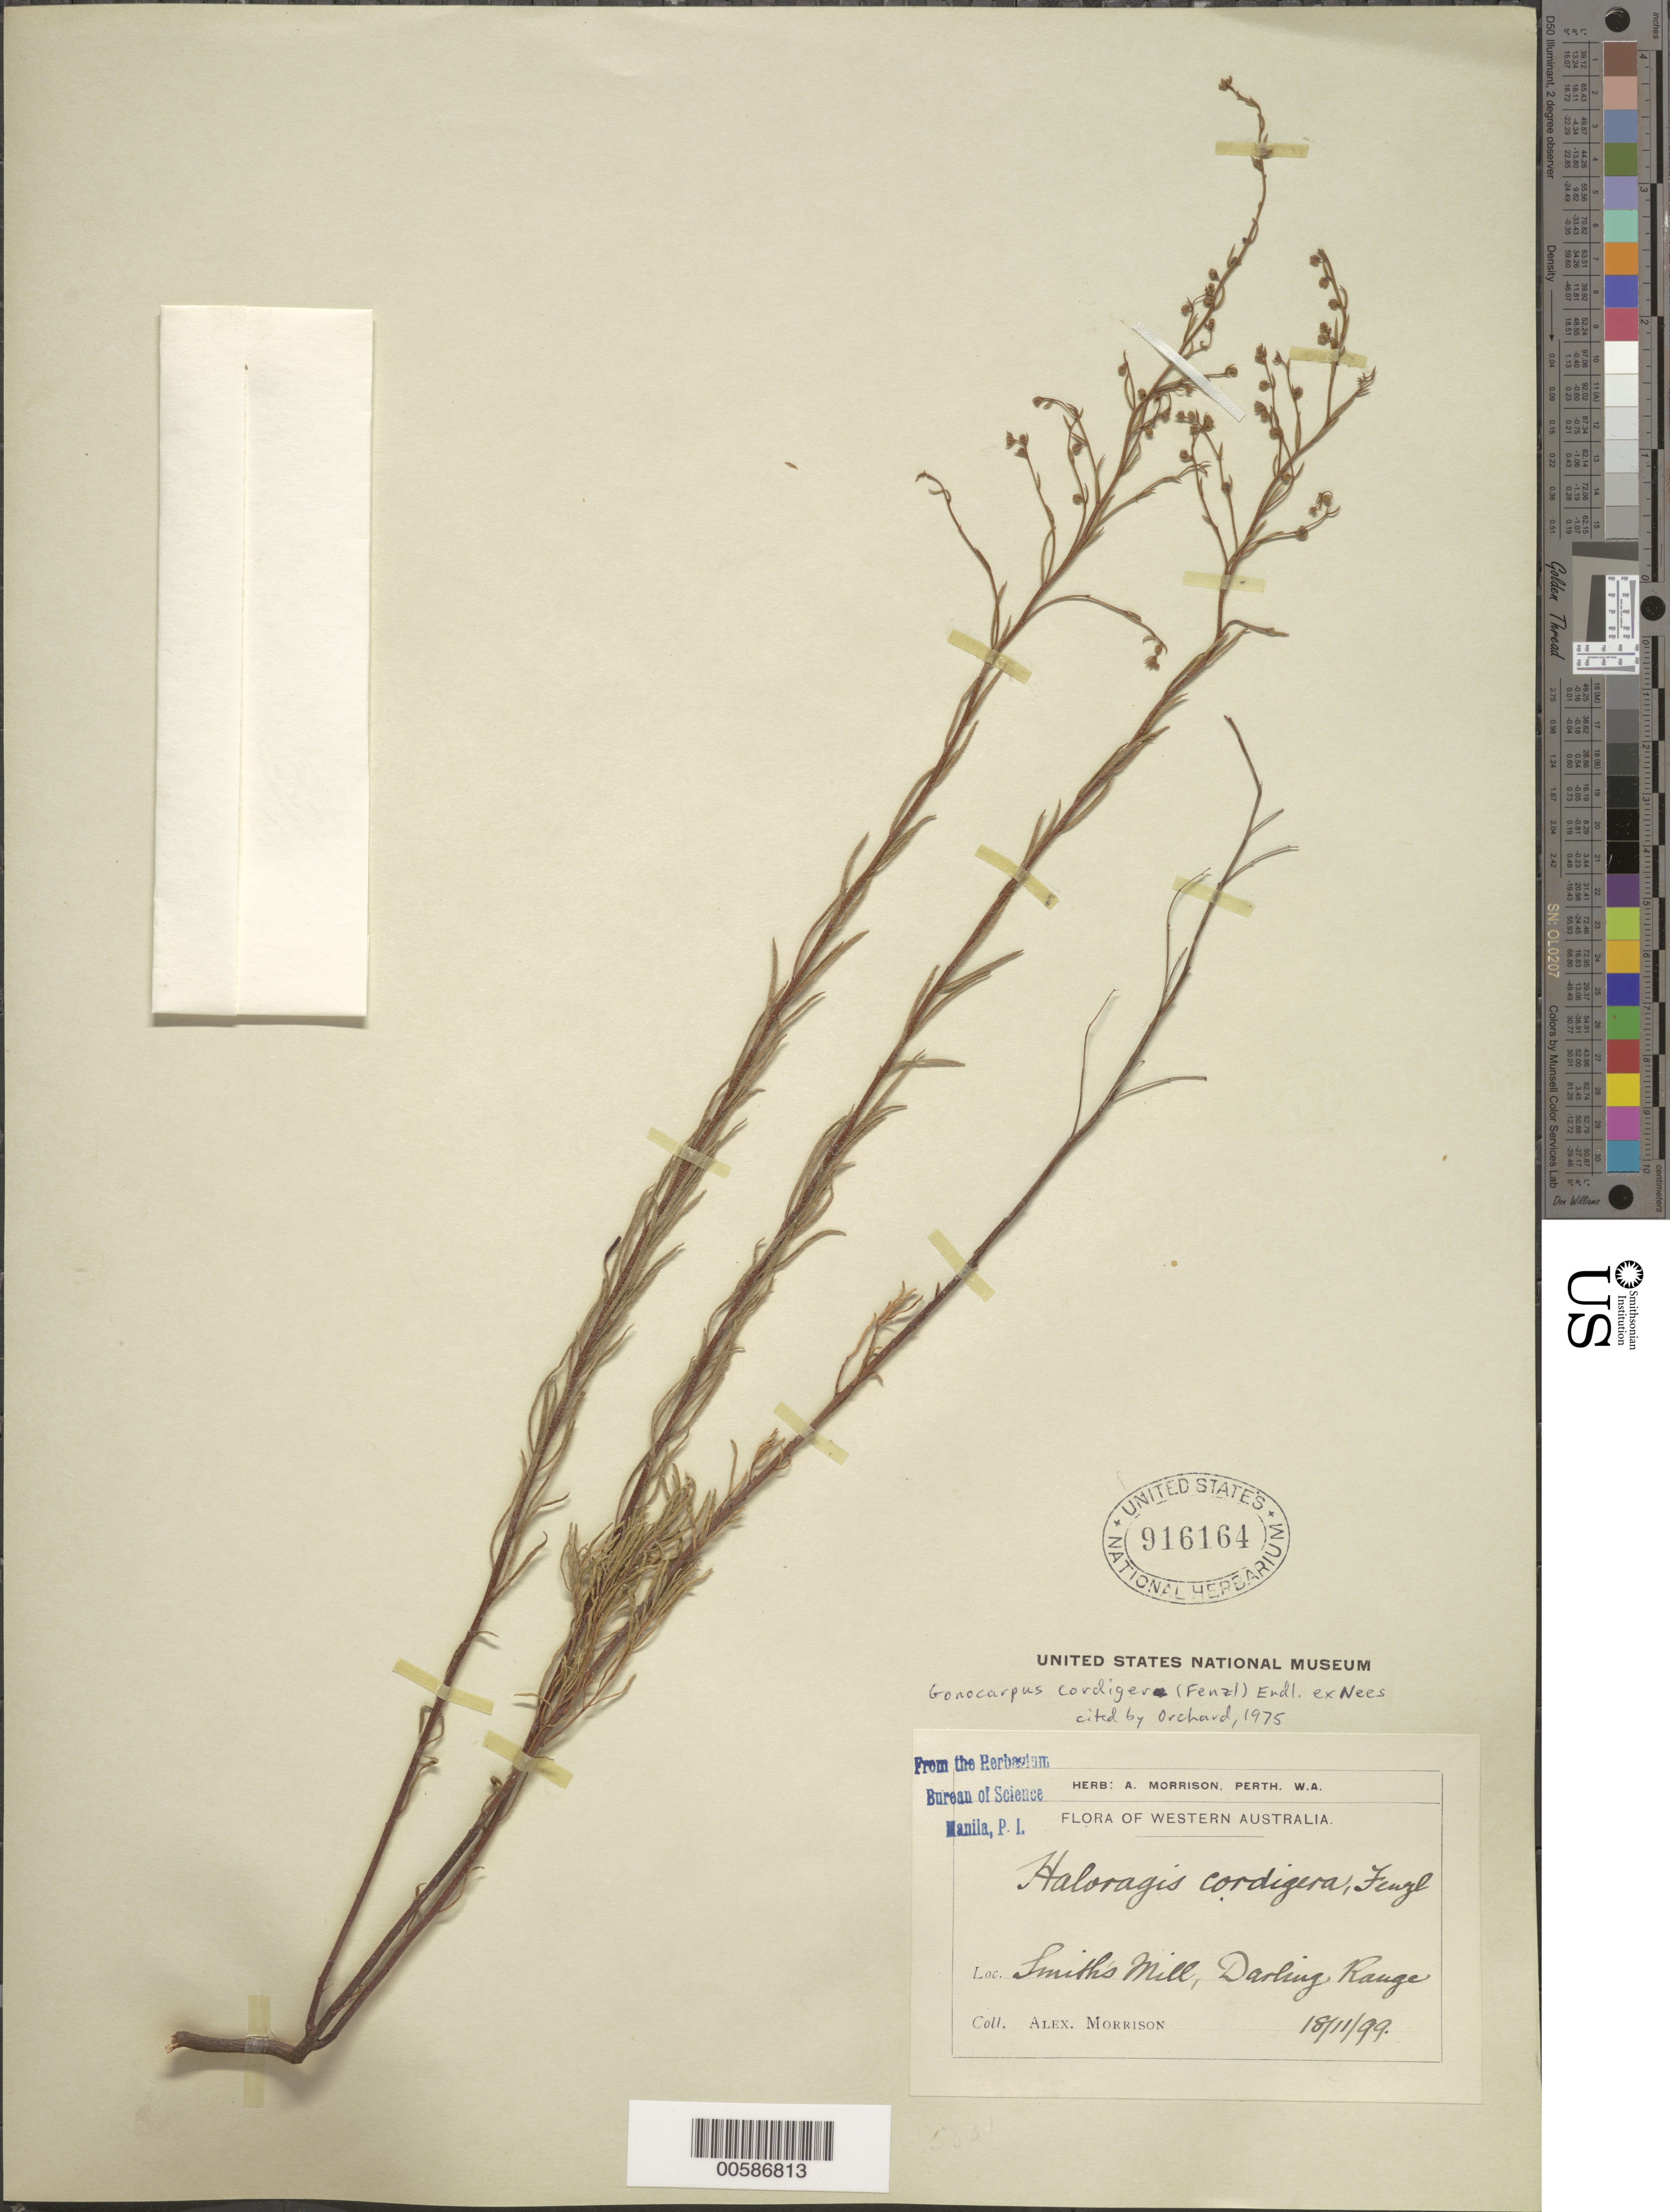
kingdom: Plantae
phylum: Tracheophyta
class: Magnoliopsida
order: Saxifragales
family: Haloragaceae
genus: Gonocarpus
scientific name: Gonocarpus cordiger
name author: (Fenzl) Endl. ex Nees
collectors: A. Morrison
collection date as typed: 18 Nov 1999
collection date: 1999-11-18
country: Australia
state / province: Western Australia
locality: Smith's Mill, Darling Range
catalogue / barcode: US 916164